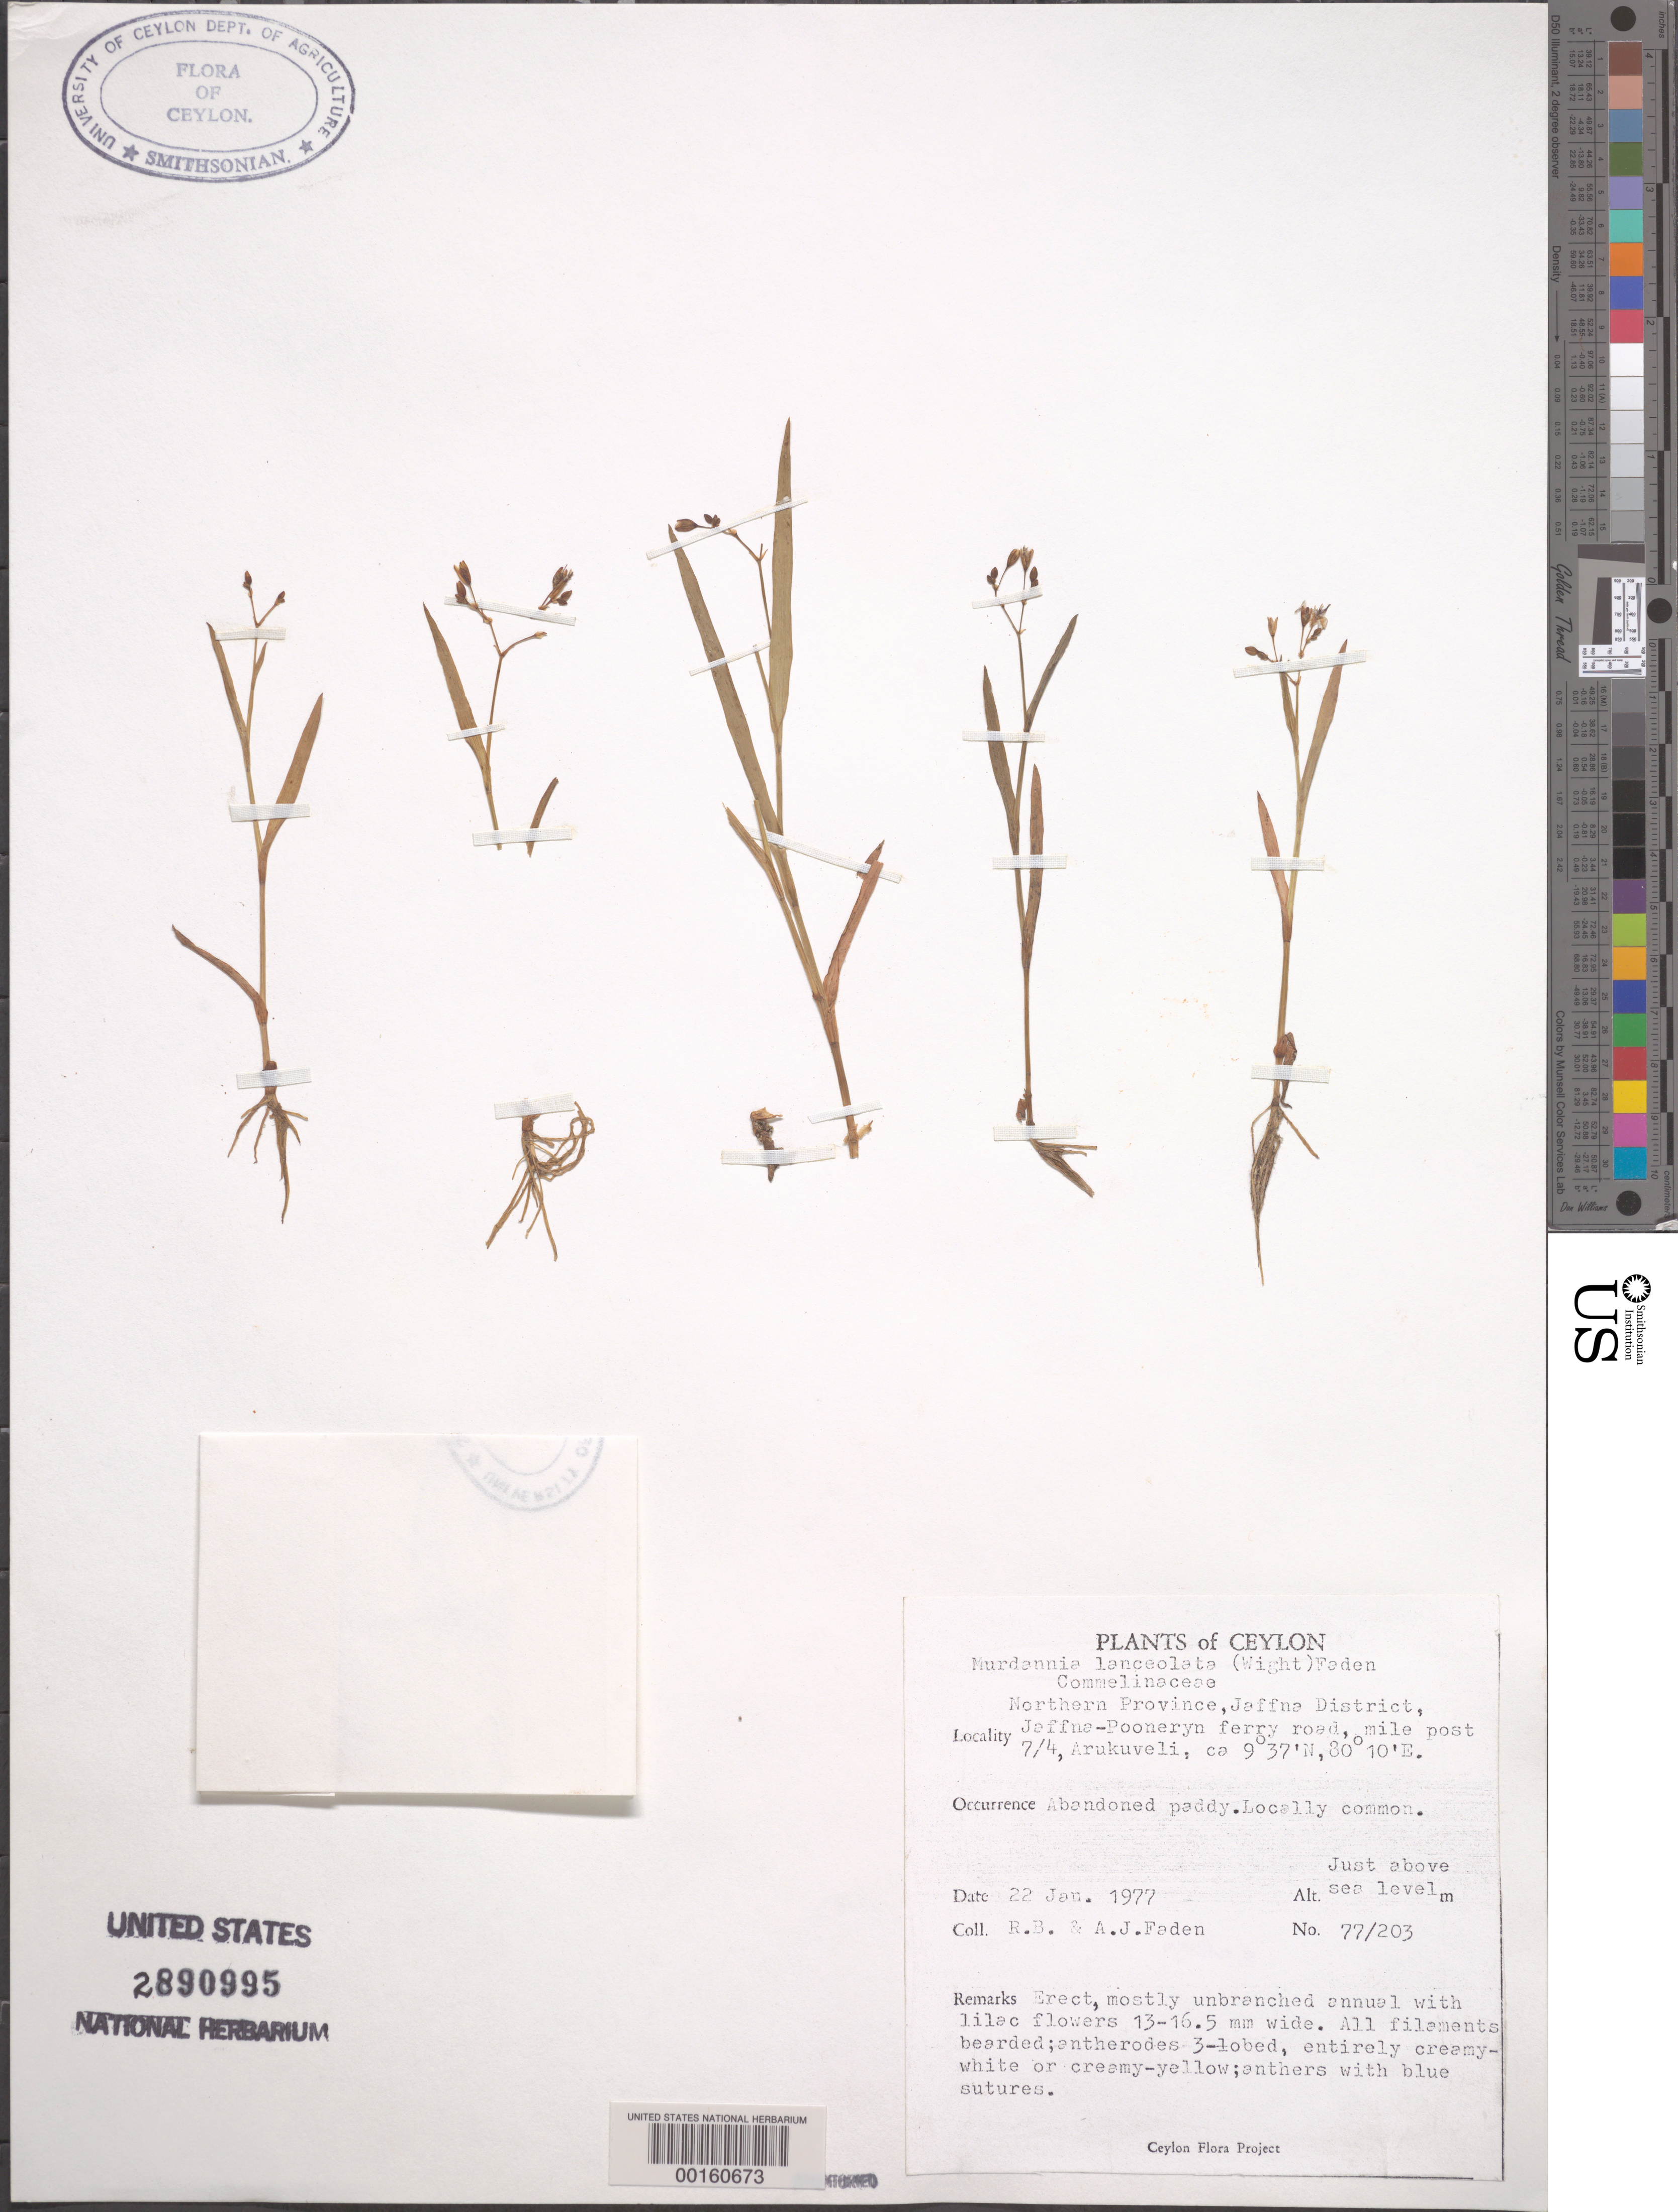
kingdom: Plantae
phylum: Tracheophyta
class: Liliopsida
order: Commelinales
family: Commelinaceae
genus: Murdannia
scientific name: Murdannia lanceolata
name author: (Wight) Kammathy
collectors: R. B. Faden & A. J. Faden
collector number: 77/203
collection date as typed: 22 Jan 1977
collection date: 1977-01-22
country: Sri Lanka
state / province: Northern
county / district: Jaffna Dist.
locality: Arukuveli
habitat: Abandoned paddy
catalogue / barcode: US 2890995